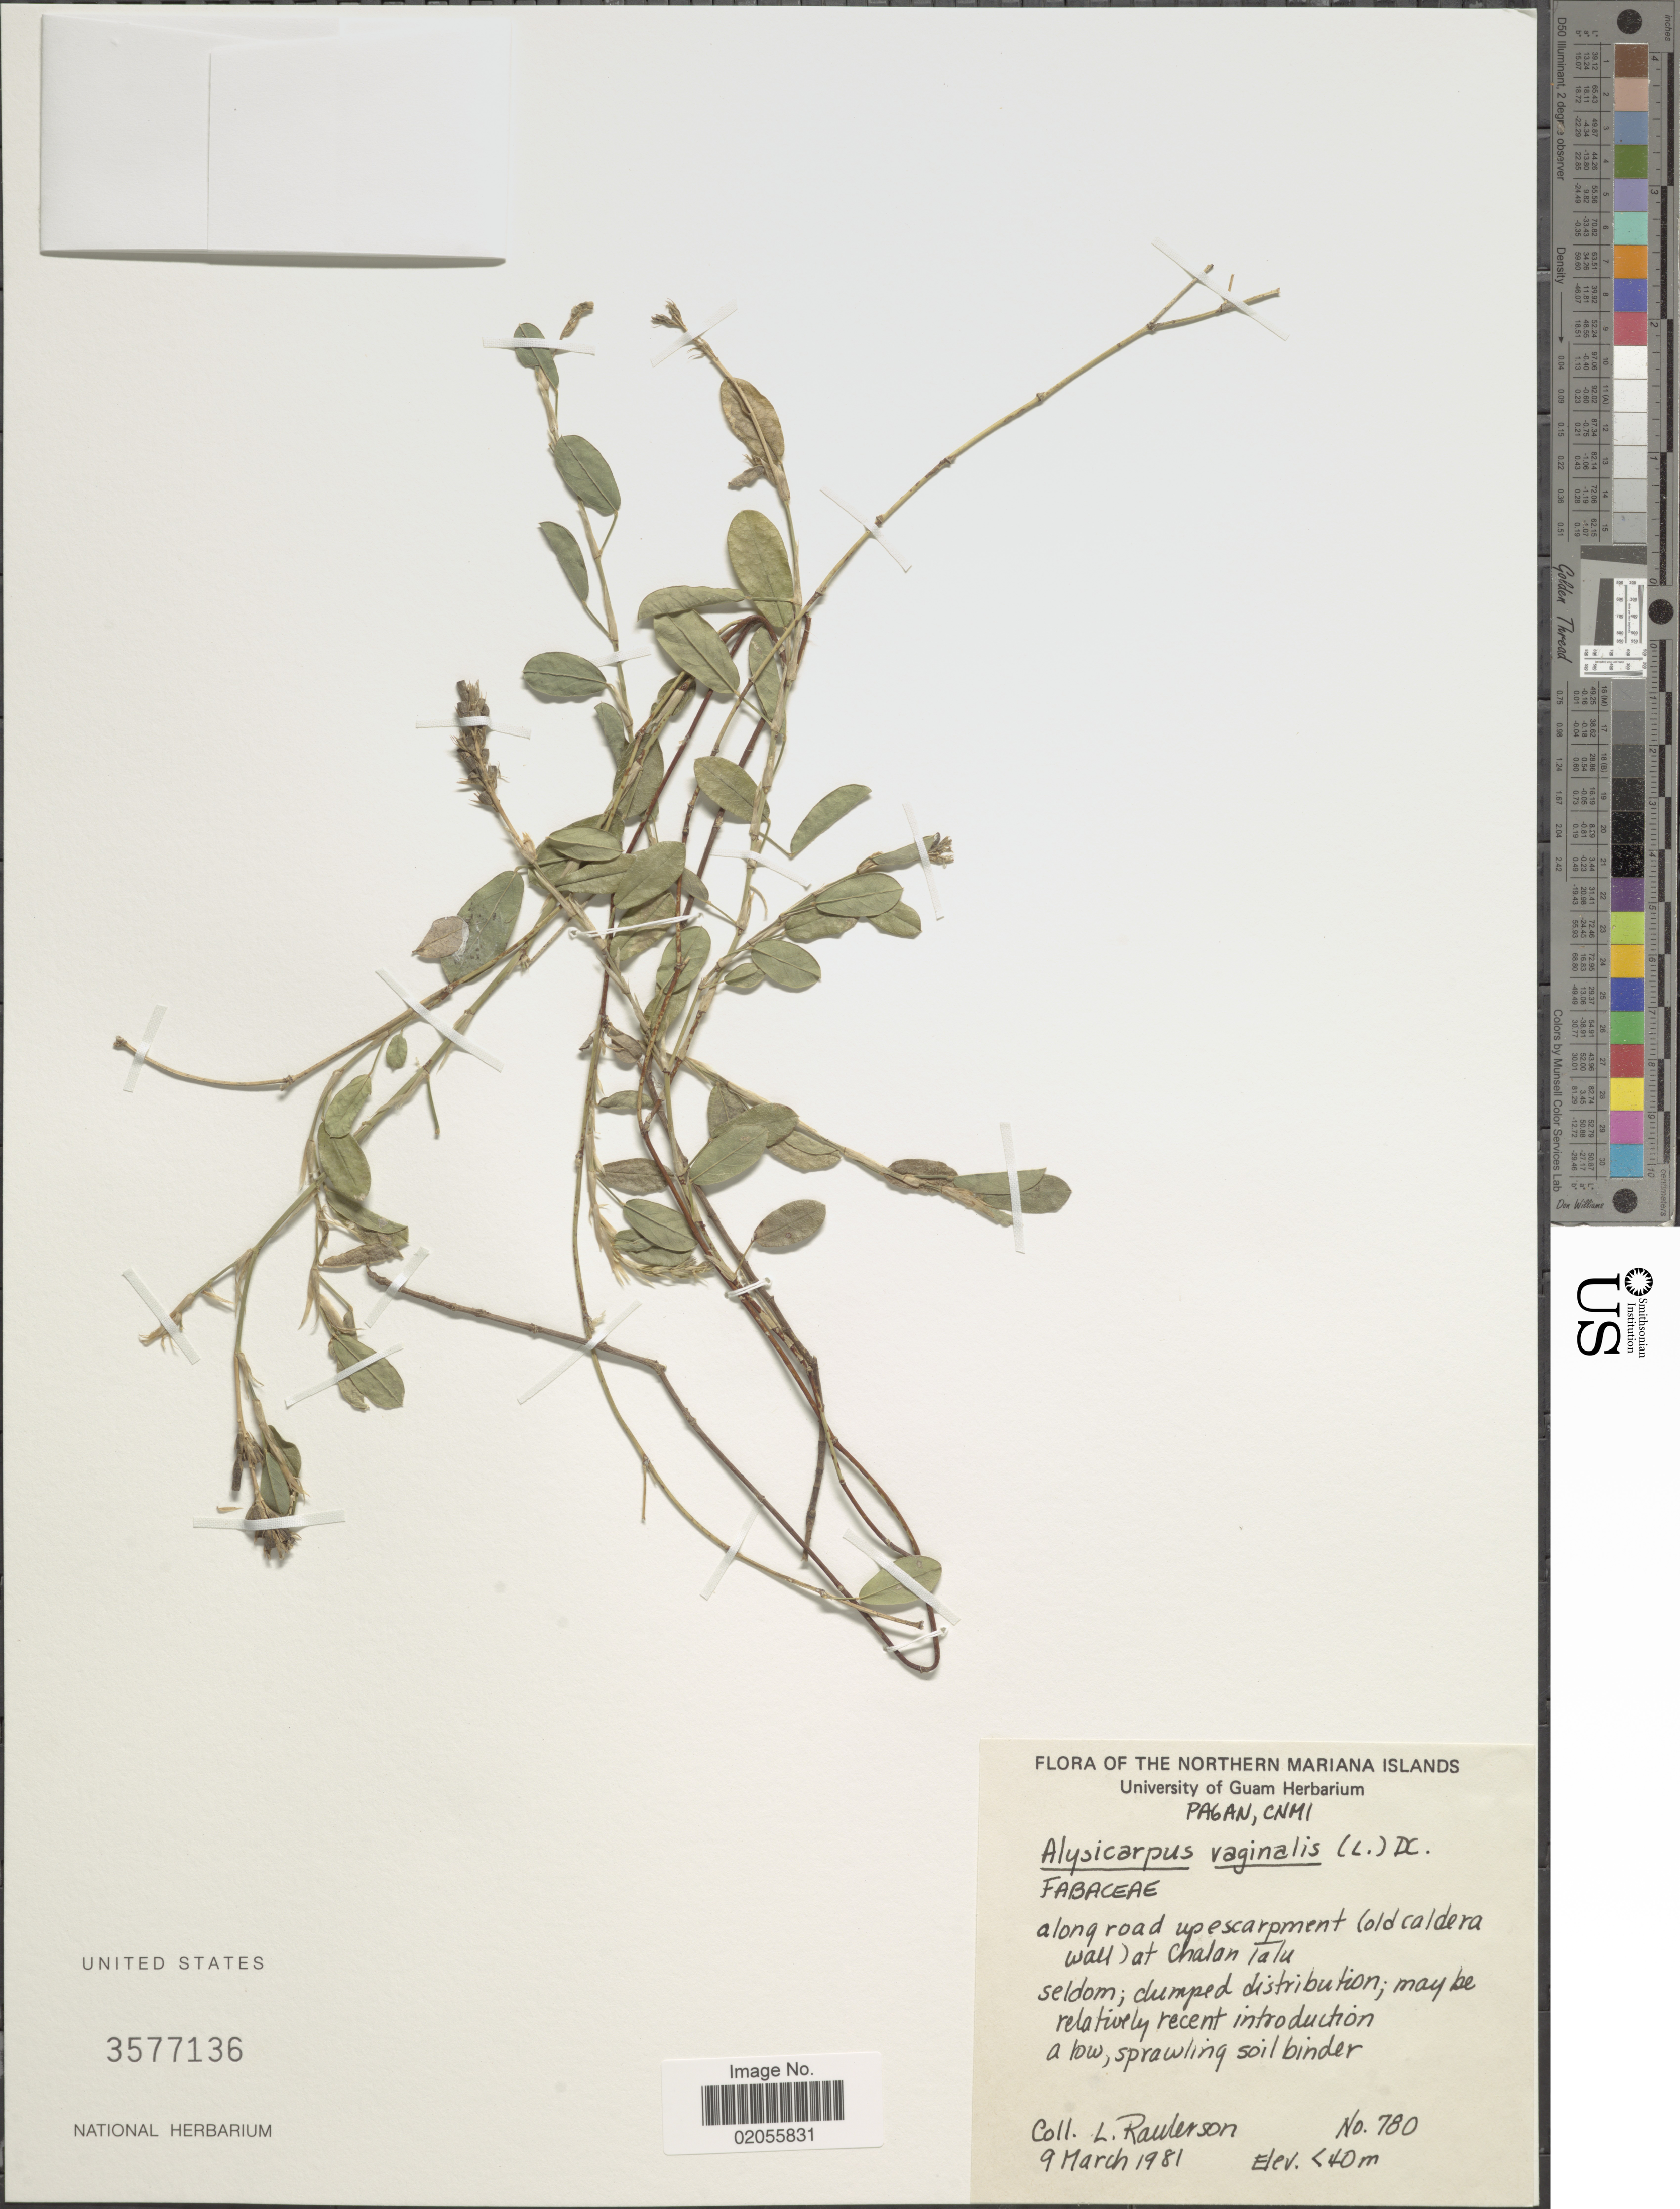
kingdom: Plantae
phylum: Tracheophyta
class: Magnoliopsida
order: Fabales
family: Fabaceae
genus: Alysicarpus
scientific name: Alysicarpus vaginalis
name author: (L.) DC.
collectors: L. Raulerson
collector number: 780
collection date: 1981-03-09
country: Northern Mariana Islands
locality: Pagan, CNMI, along road upescarpment (old caldera wall) at Chalan Talu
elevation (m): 40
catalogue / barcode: US 3577136